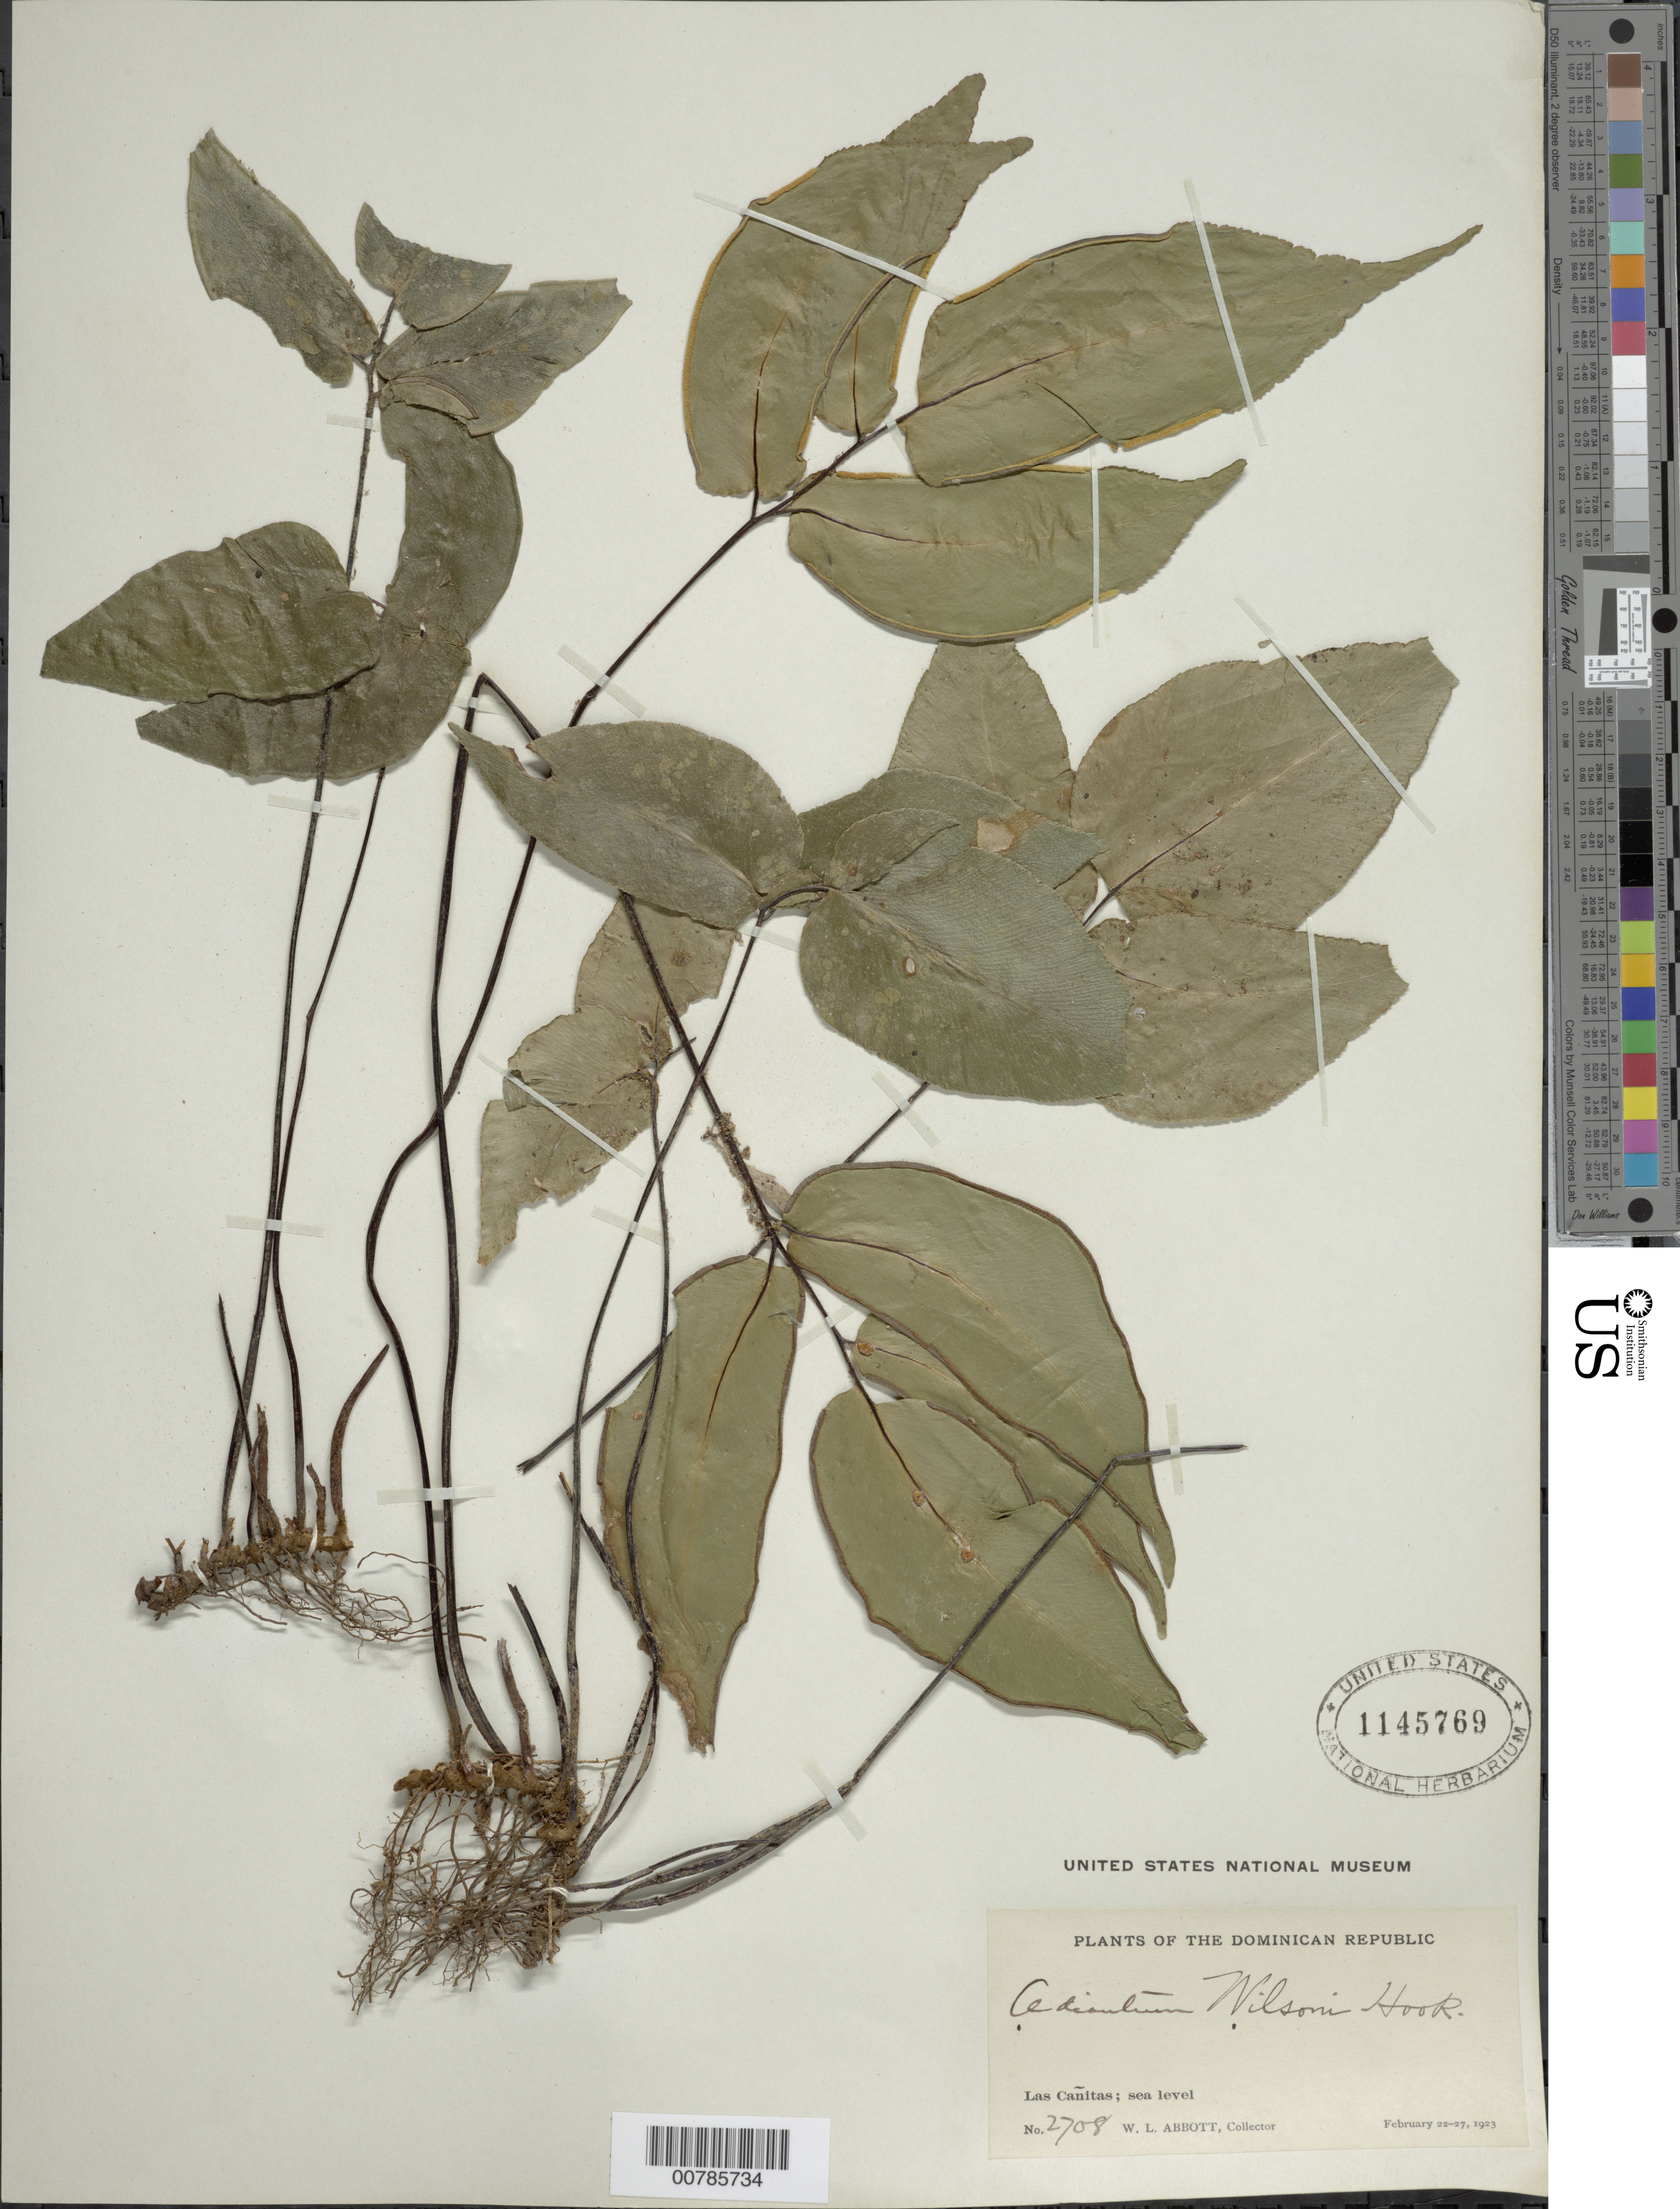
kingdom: Plantae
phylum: Tracheophyta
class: Polypodiopsida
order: Polypodiales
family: Pteridaceae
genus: Adiantum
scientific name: Adiantum wilsonii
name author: Hook.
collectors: W. L. Abbott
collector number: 2708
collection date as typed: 22 Feb 1923 27 Feb 1923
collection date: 1923-02-22/1923-02-27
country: Dominican Republic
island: Hispaniola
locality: Las Cañitas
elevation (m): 0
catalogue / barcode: US 1145769